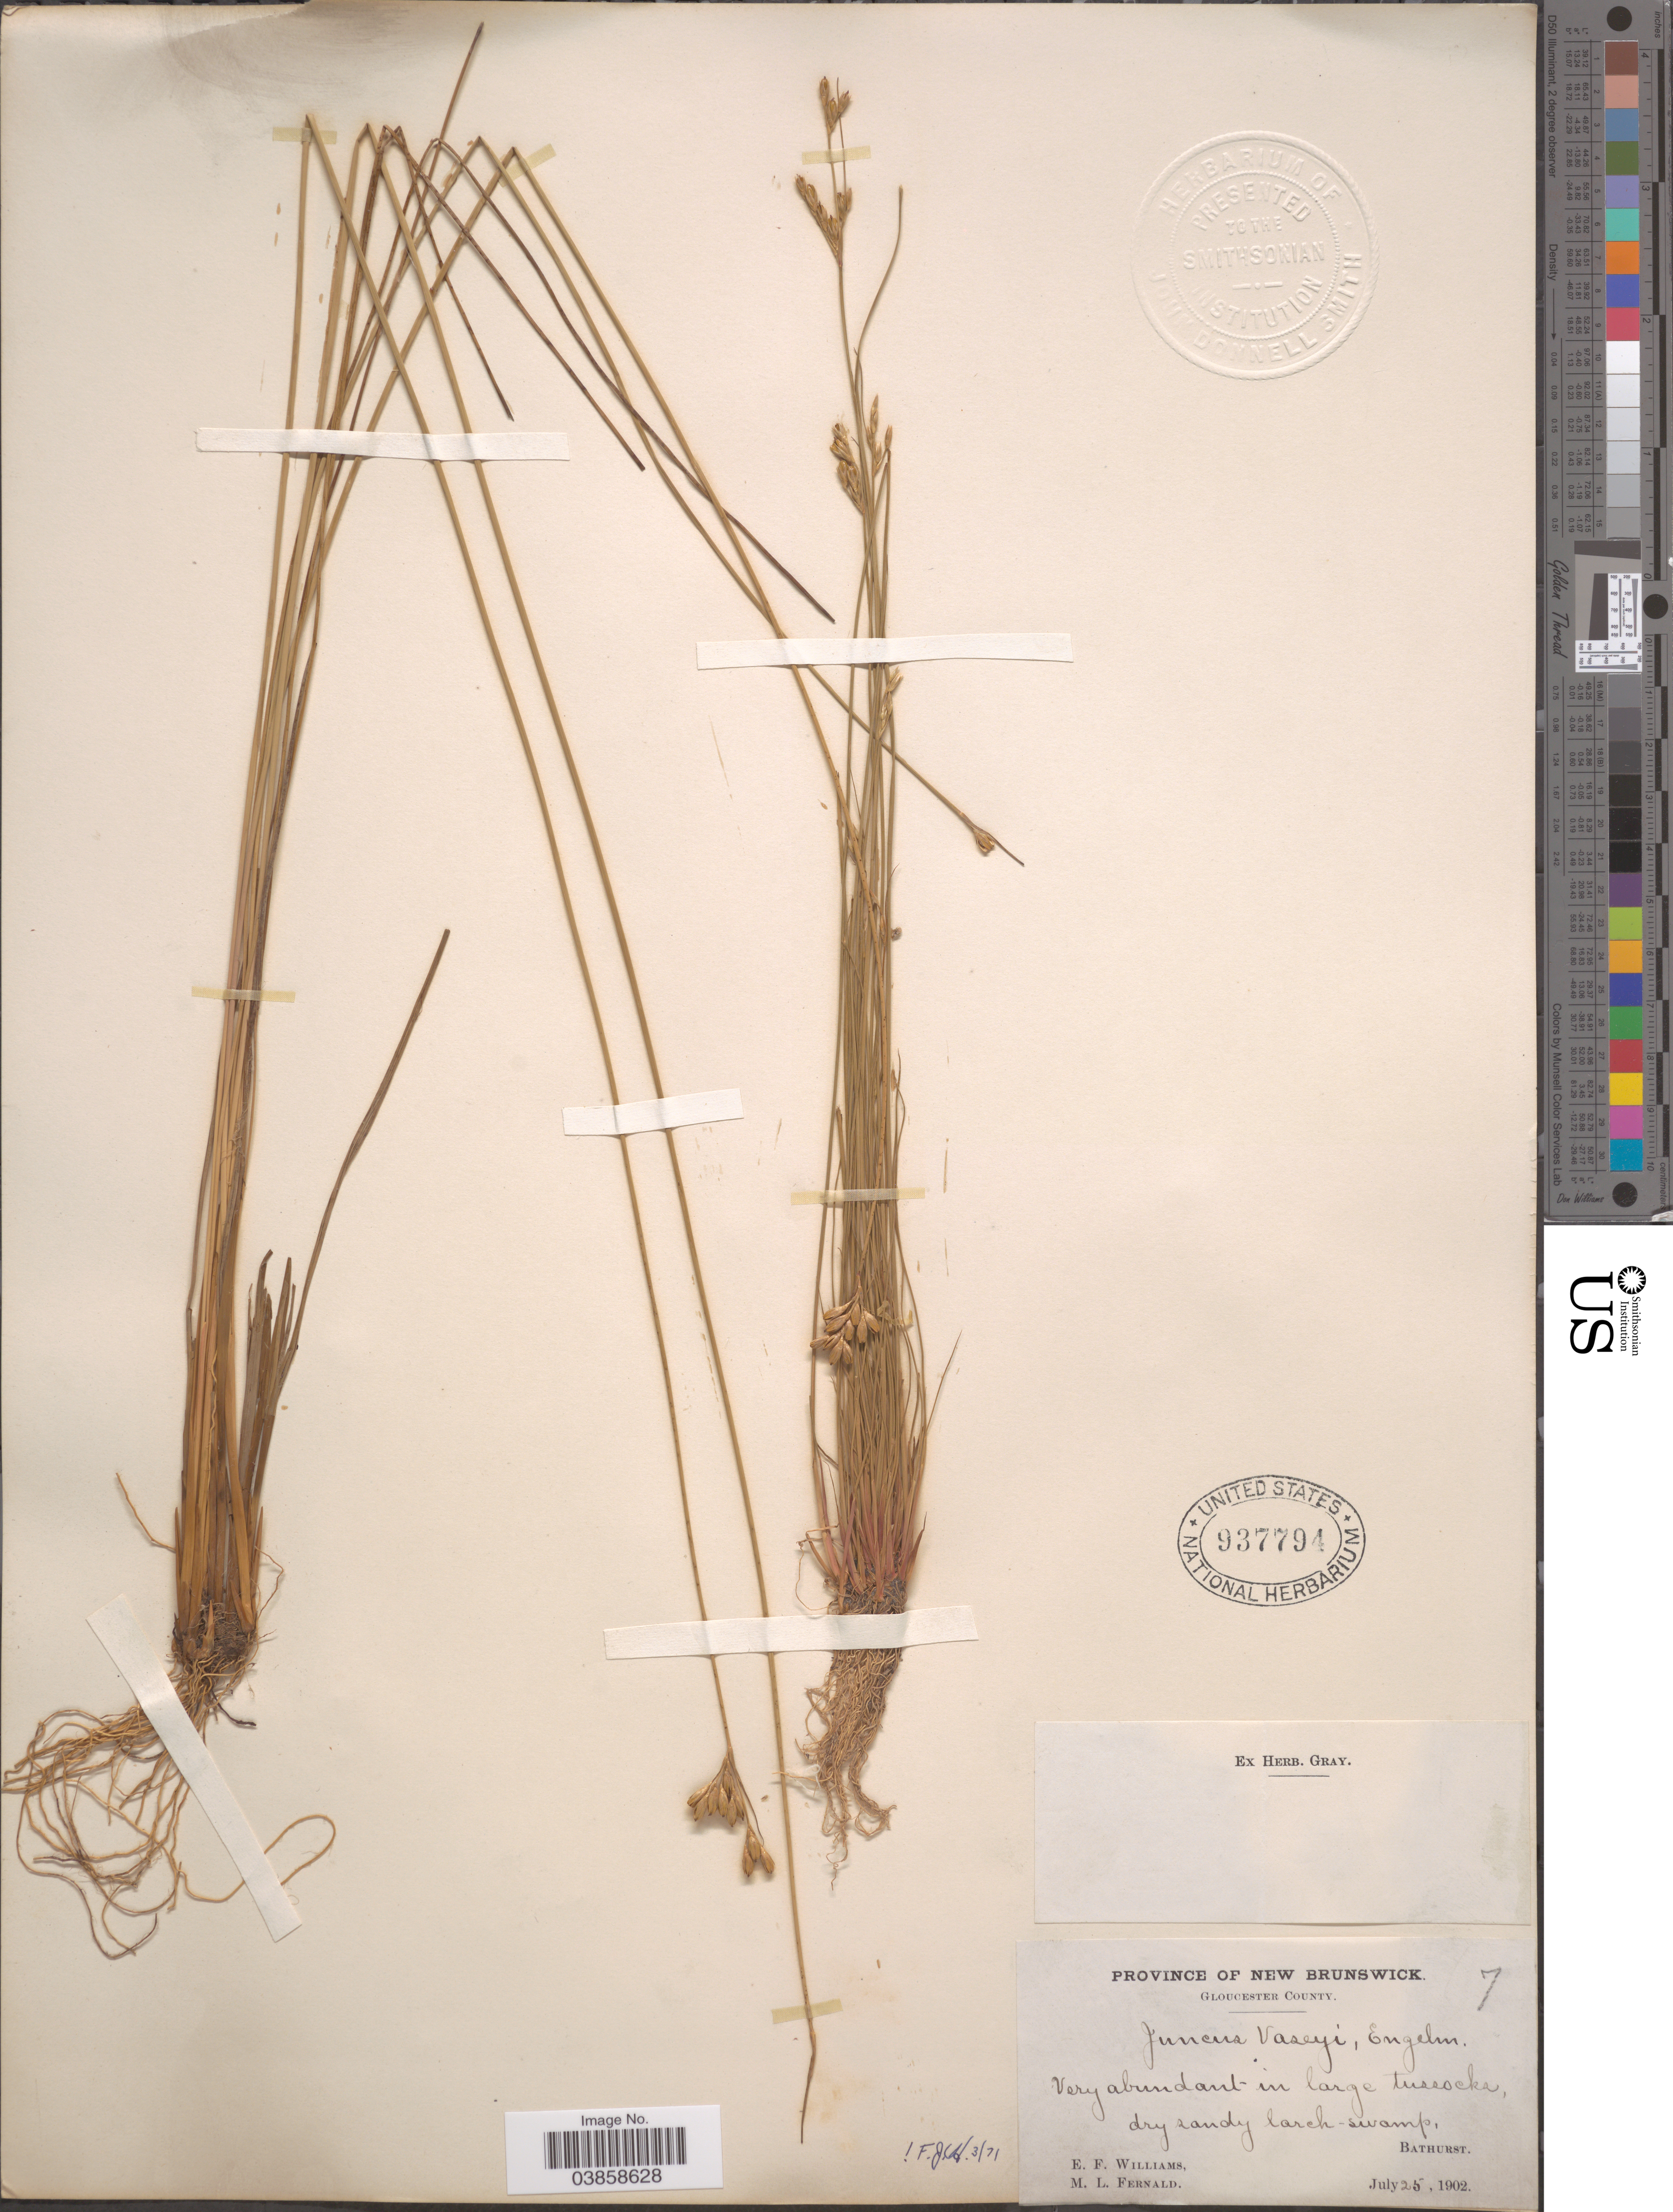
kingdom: Plantae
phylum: Tracheophyta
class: Liliopsida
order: Poales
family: Juncaceae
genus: Juncus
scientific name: Juncus vaseyi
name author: Engelm.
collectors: E. Williams & M. L. Fernald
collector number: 7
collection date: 1902-07-25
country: Canada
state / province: New Brunswick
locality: Gloucester County. Bathurst.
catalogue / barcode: US 937794